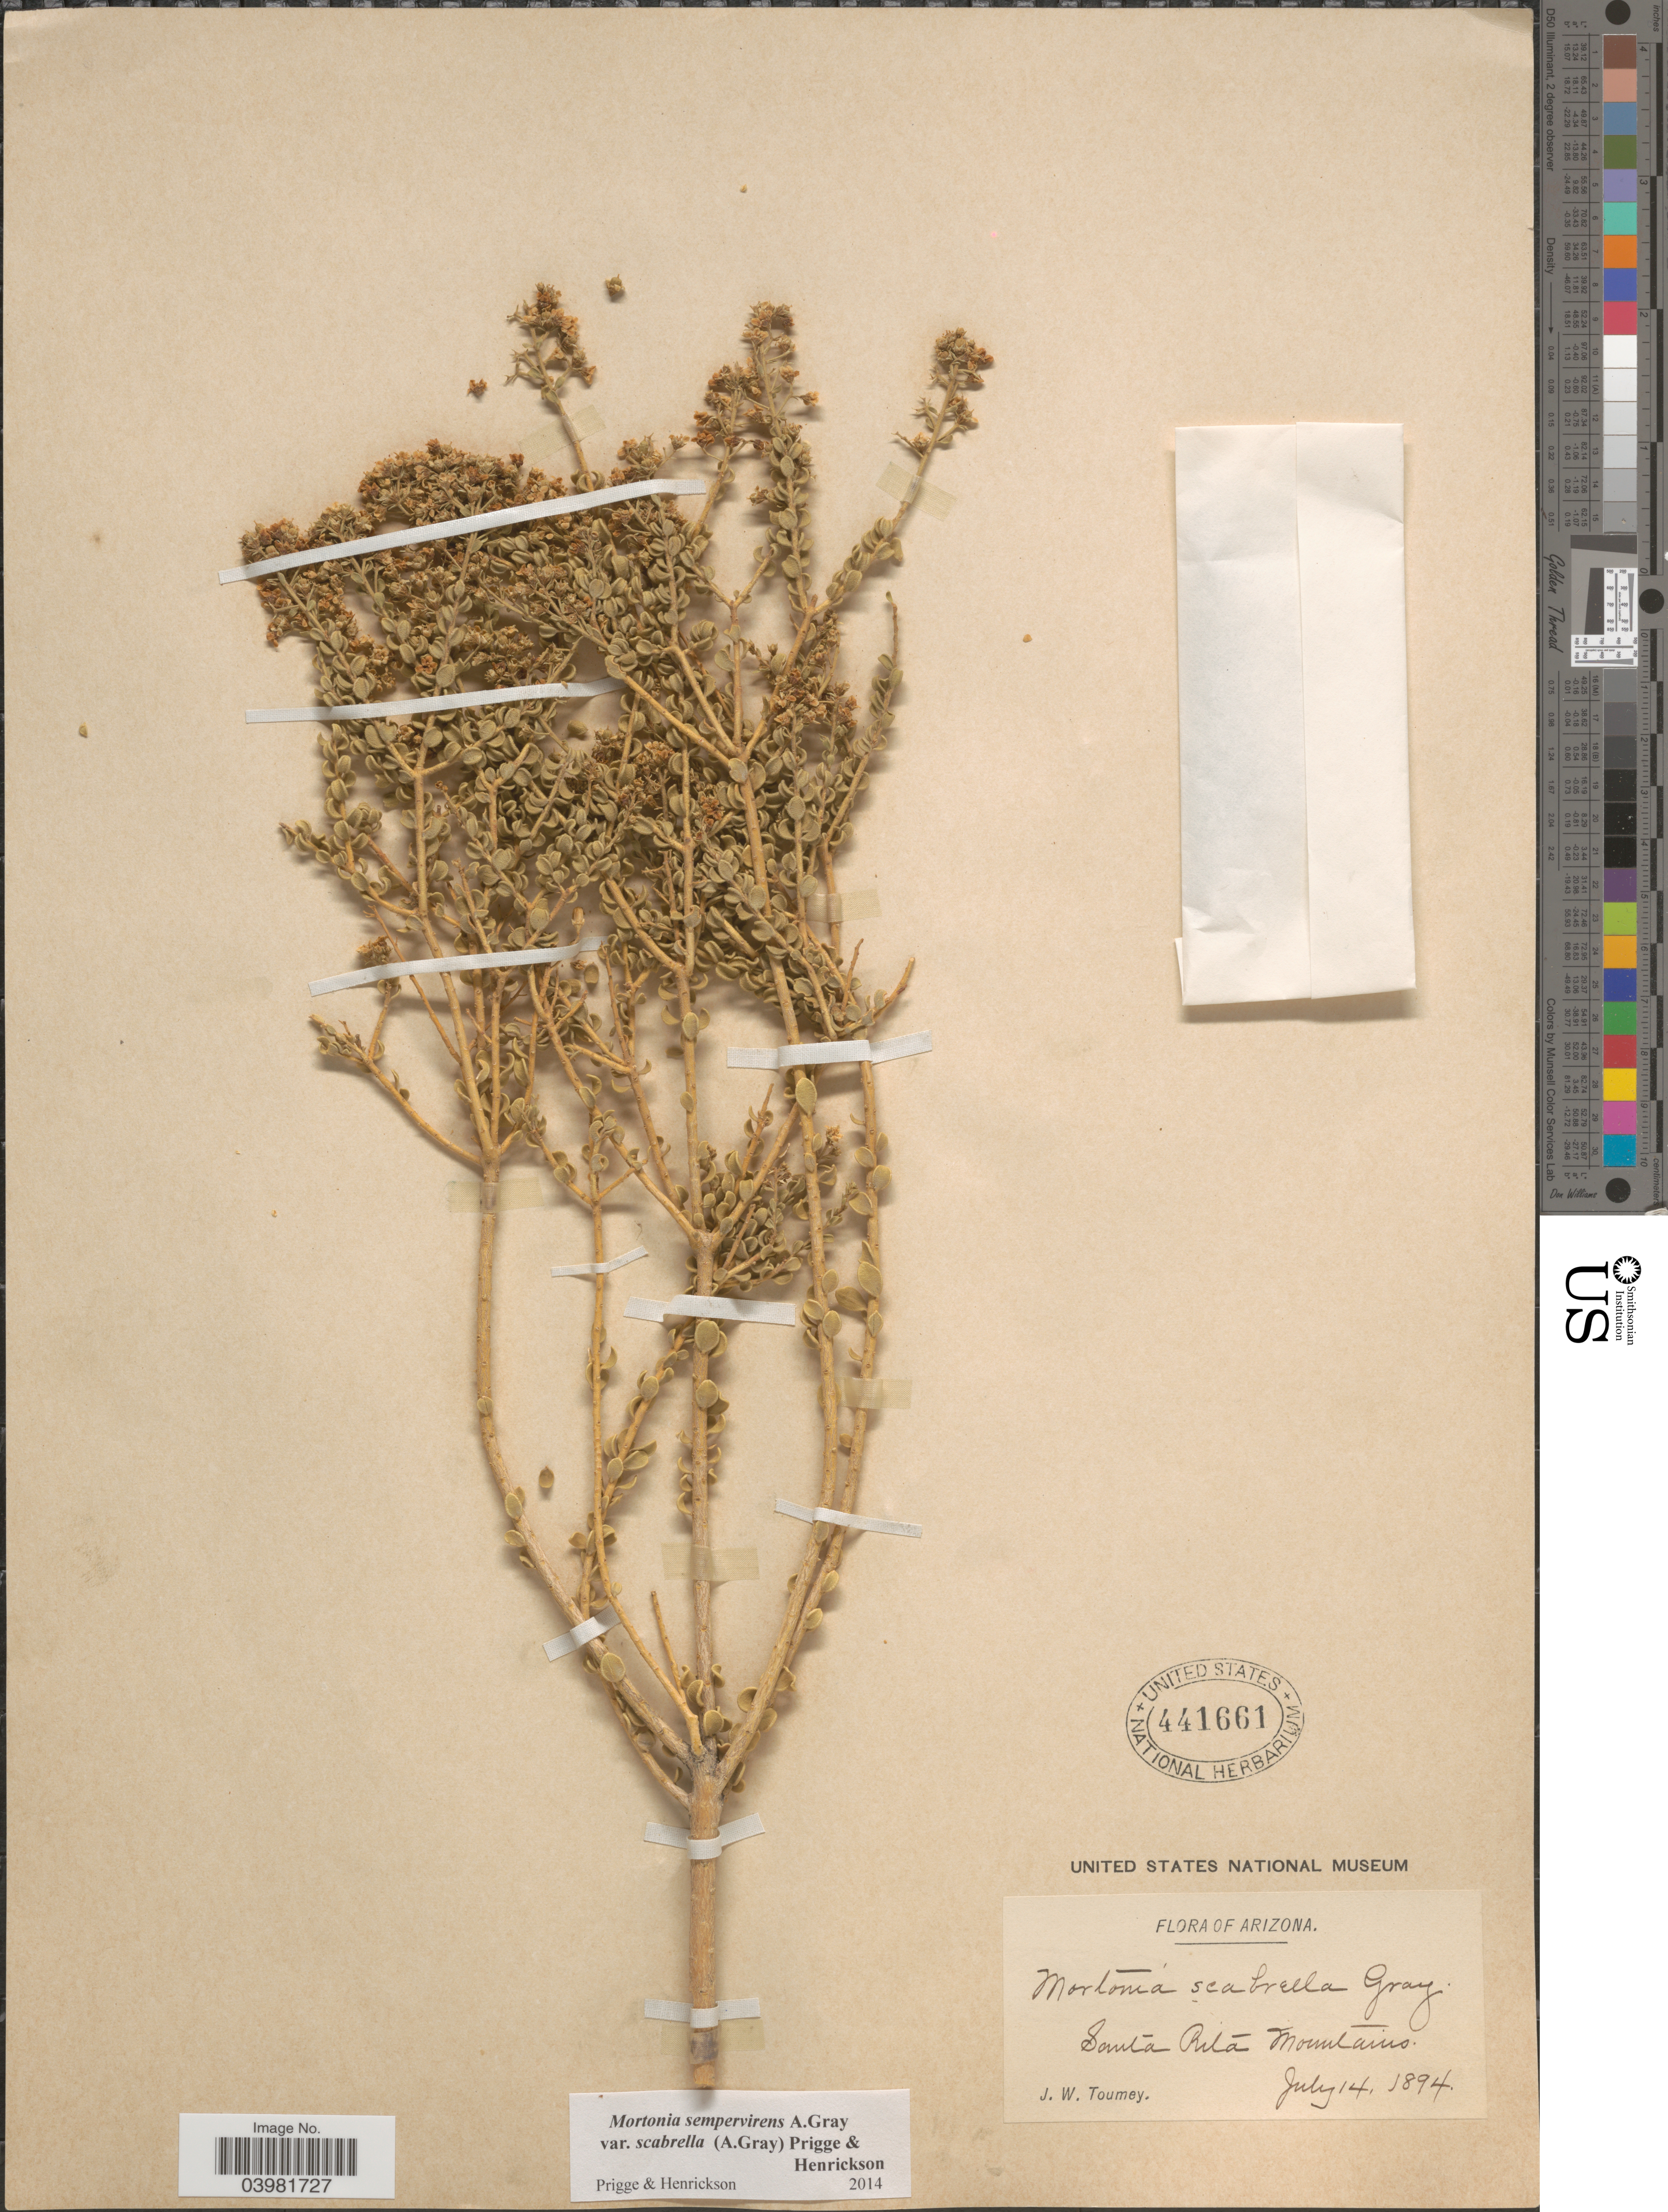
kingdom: Plantae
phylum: Tracheophyta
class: Magnoliopsida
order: Celastrales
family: Celastraceae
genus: Mortonia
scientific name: Mortonia scabrella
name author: A. Gray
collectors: J. W. Toumey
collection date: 1894-07-14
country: United States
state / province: Arizona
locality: Santa Rita Mountains.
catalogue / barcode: US 441661